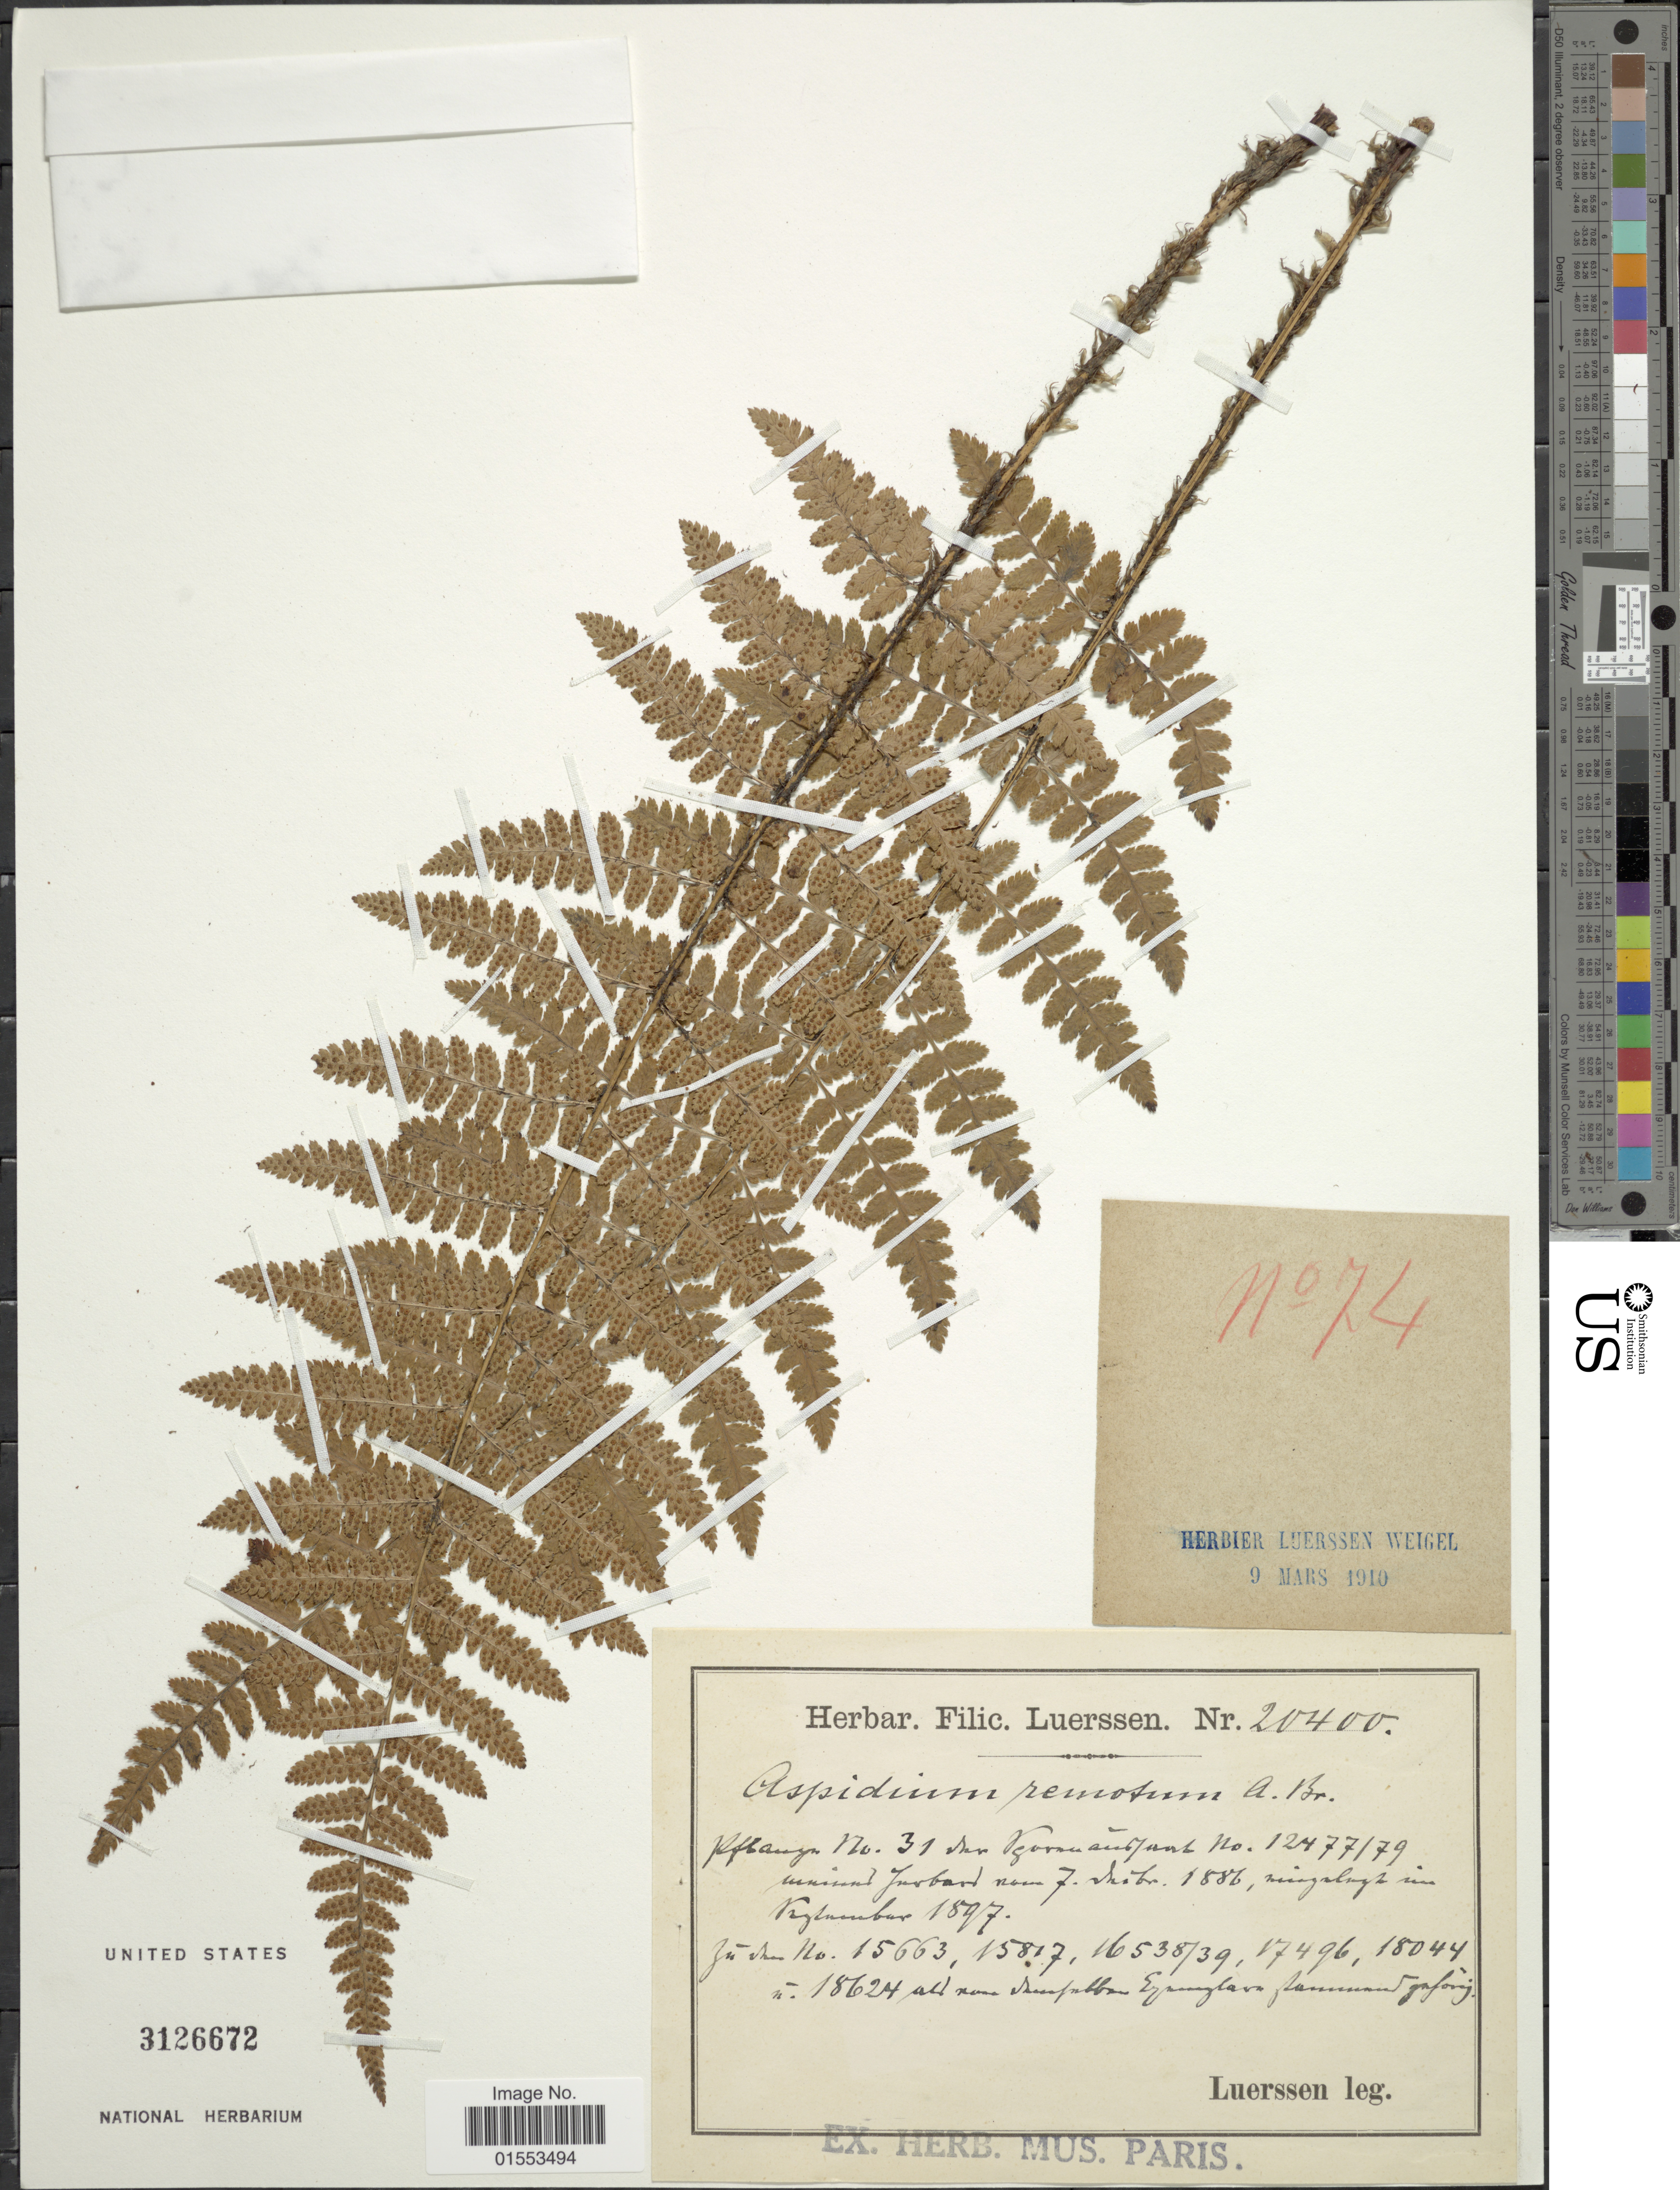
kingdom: Plantae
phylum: Tracheophyta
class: Polypodiopsida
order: Polypodiales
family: Dryopteridaceae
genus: Dryopteris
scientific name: Dryopteris remota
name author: (A. Braun) Hayek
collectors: C. Luerssen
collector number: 20400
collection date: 1886-12-07/1897-11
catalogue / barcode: US 3126672